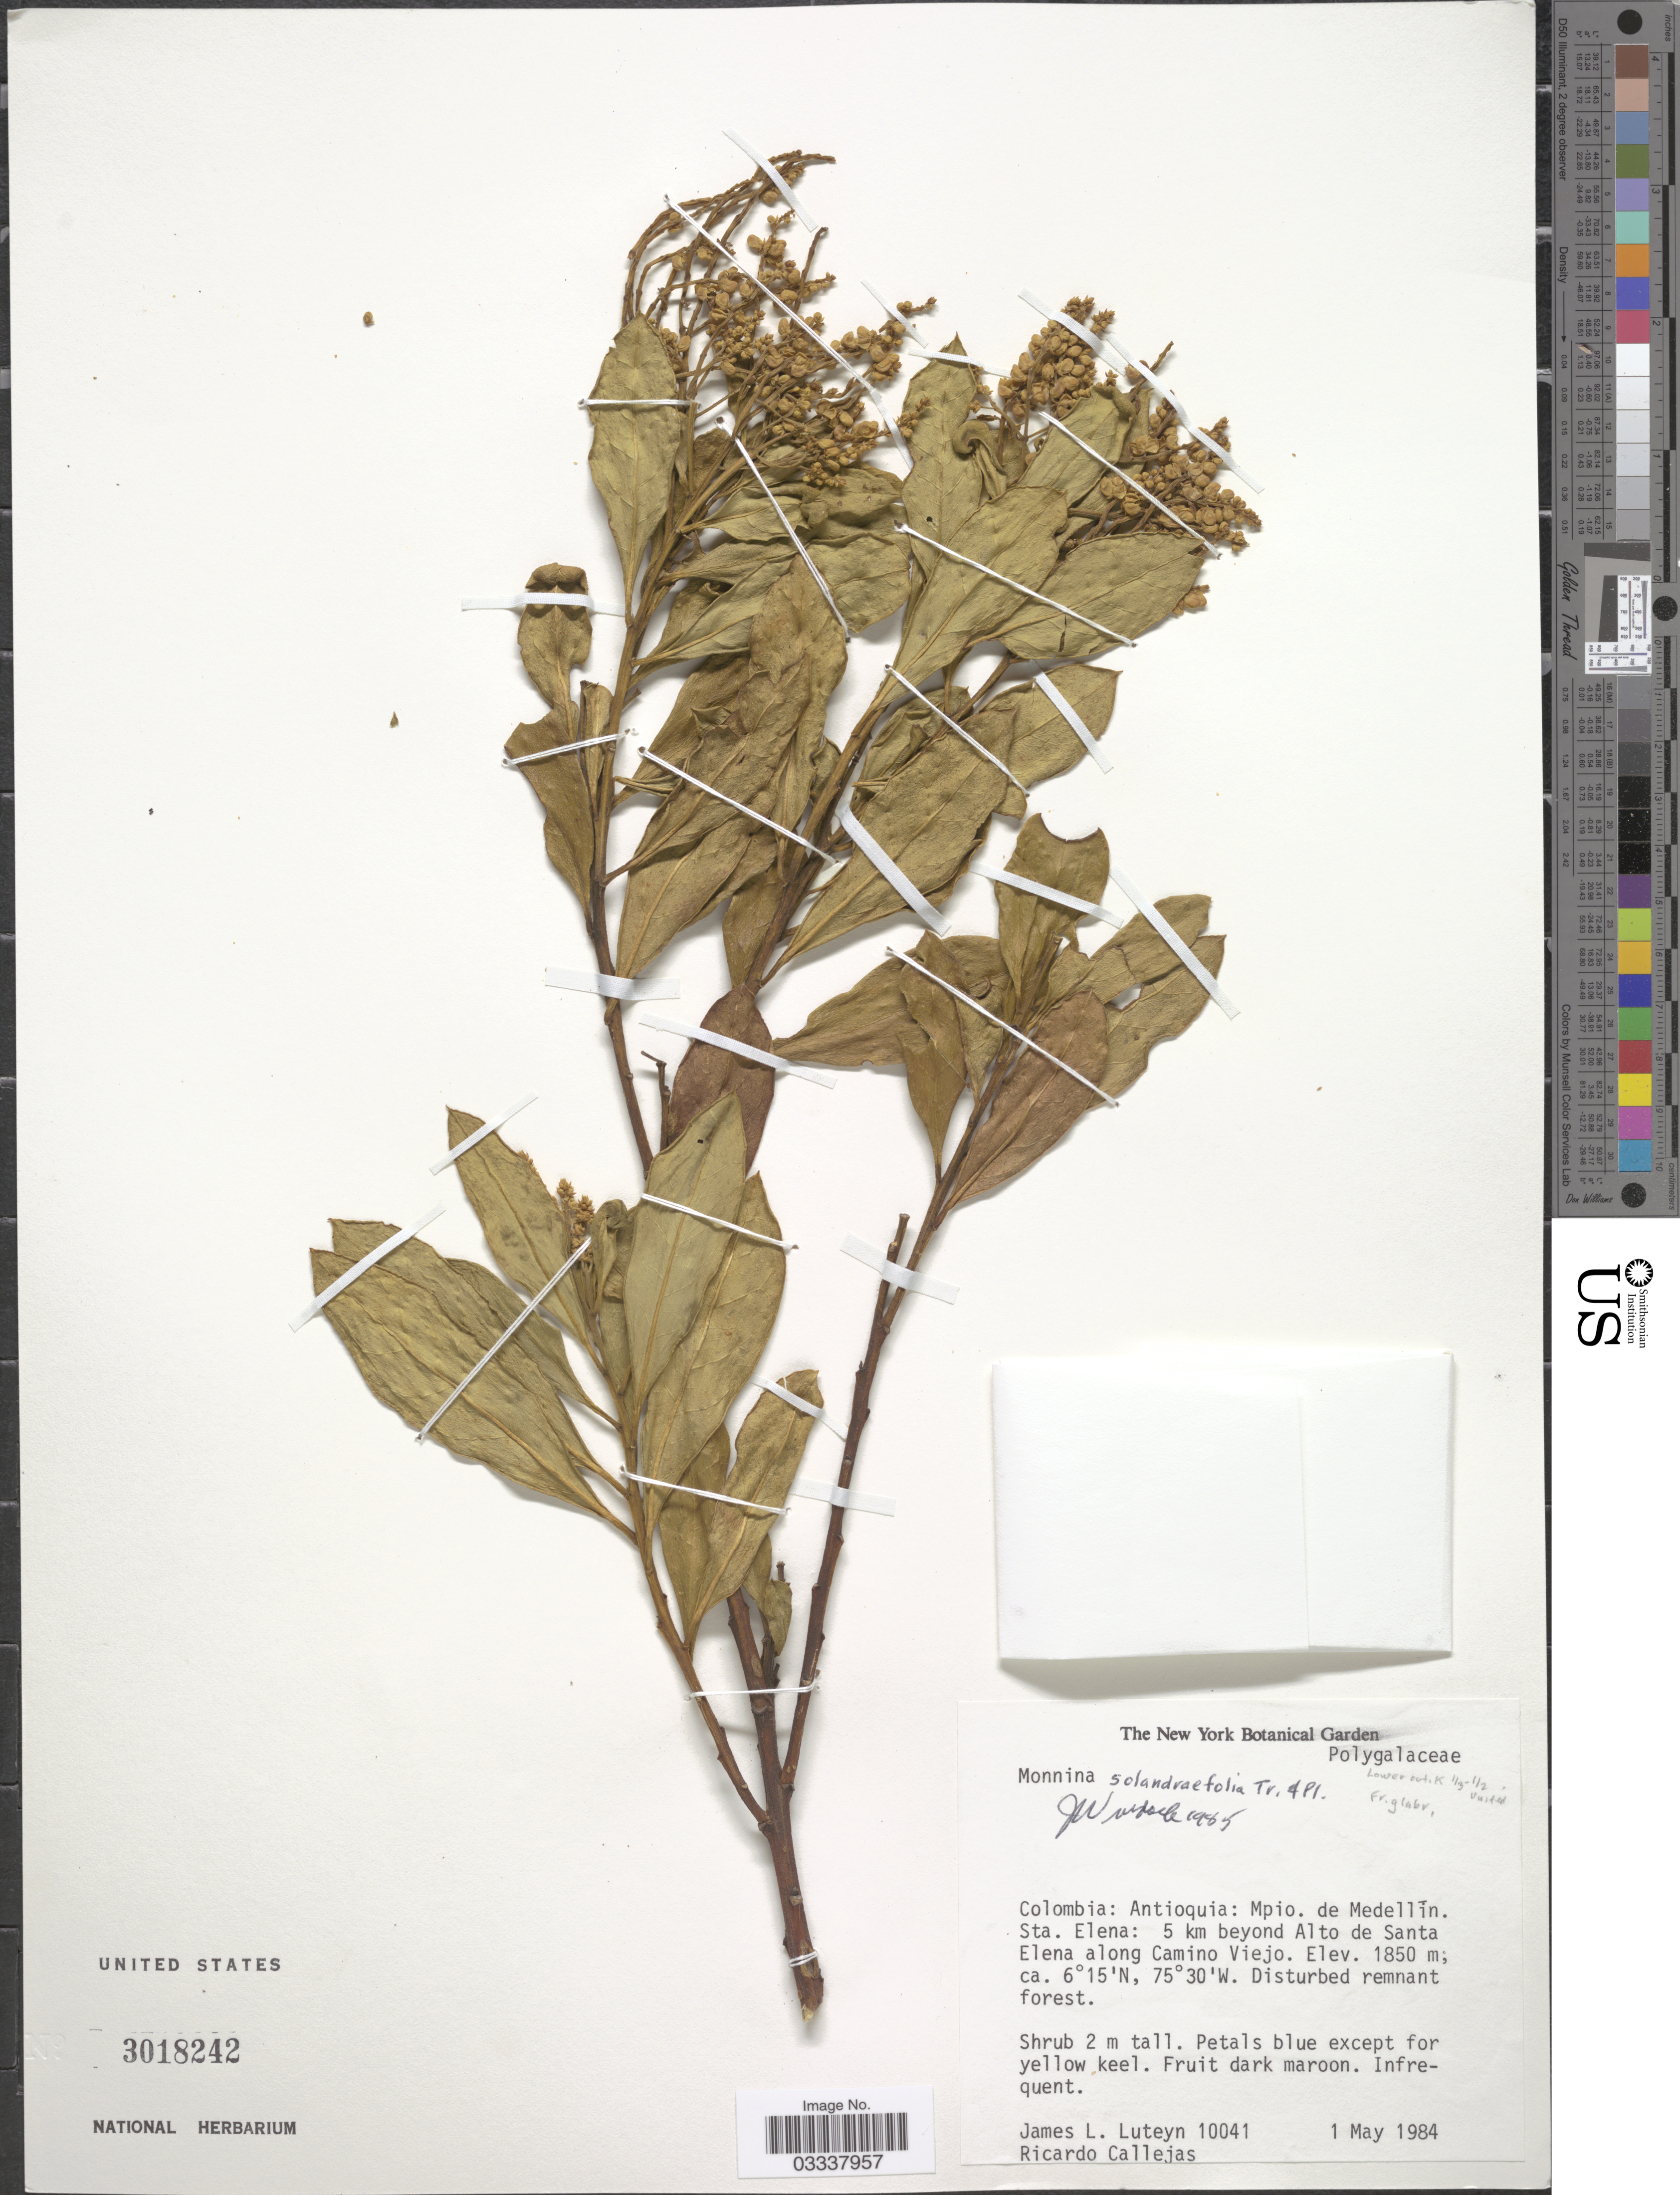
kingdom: Plantae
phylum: Tracheophyta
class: Magnoliopsida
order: Fabales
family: Polygalaceae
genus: Monnina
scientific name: Monnina solandraefolia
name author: Triana & Planch.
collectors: J. Luteyn & R. Callejas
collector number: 10041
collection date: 1984-05-01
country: Colombia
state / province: Antioquia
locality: Mpio. de Medellín. Sta. Elena: 5 km beyond Alto de Santa Elena along Camino Viejo.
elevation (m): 1850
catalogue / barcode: US 3018242